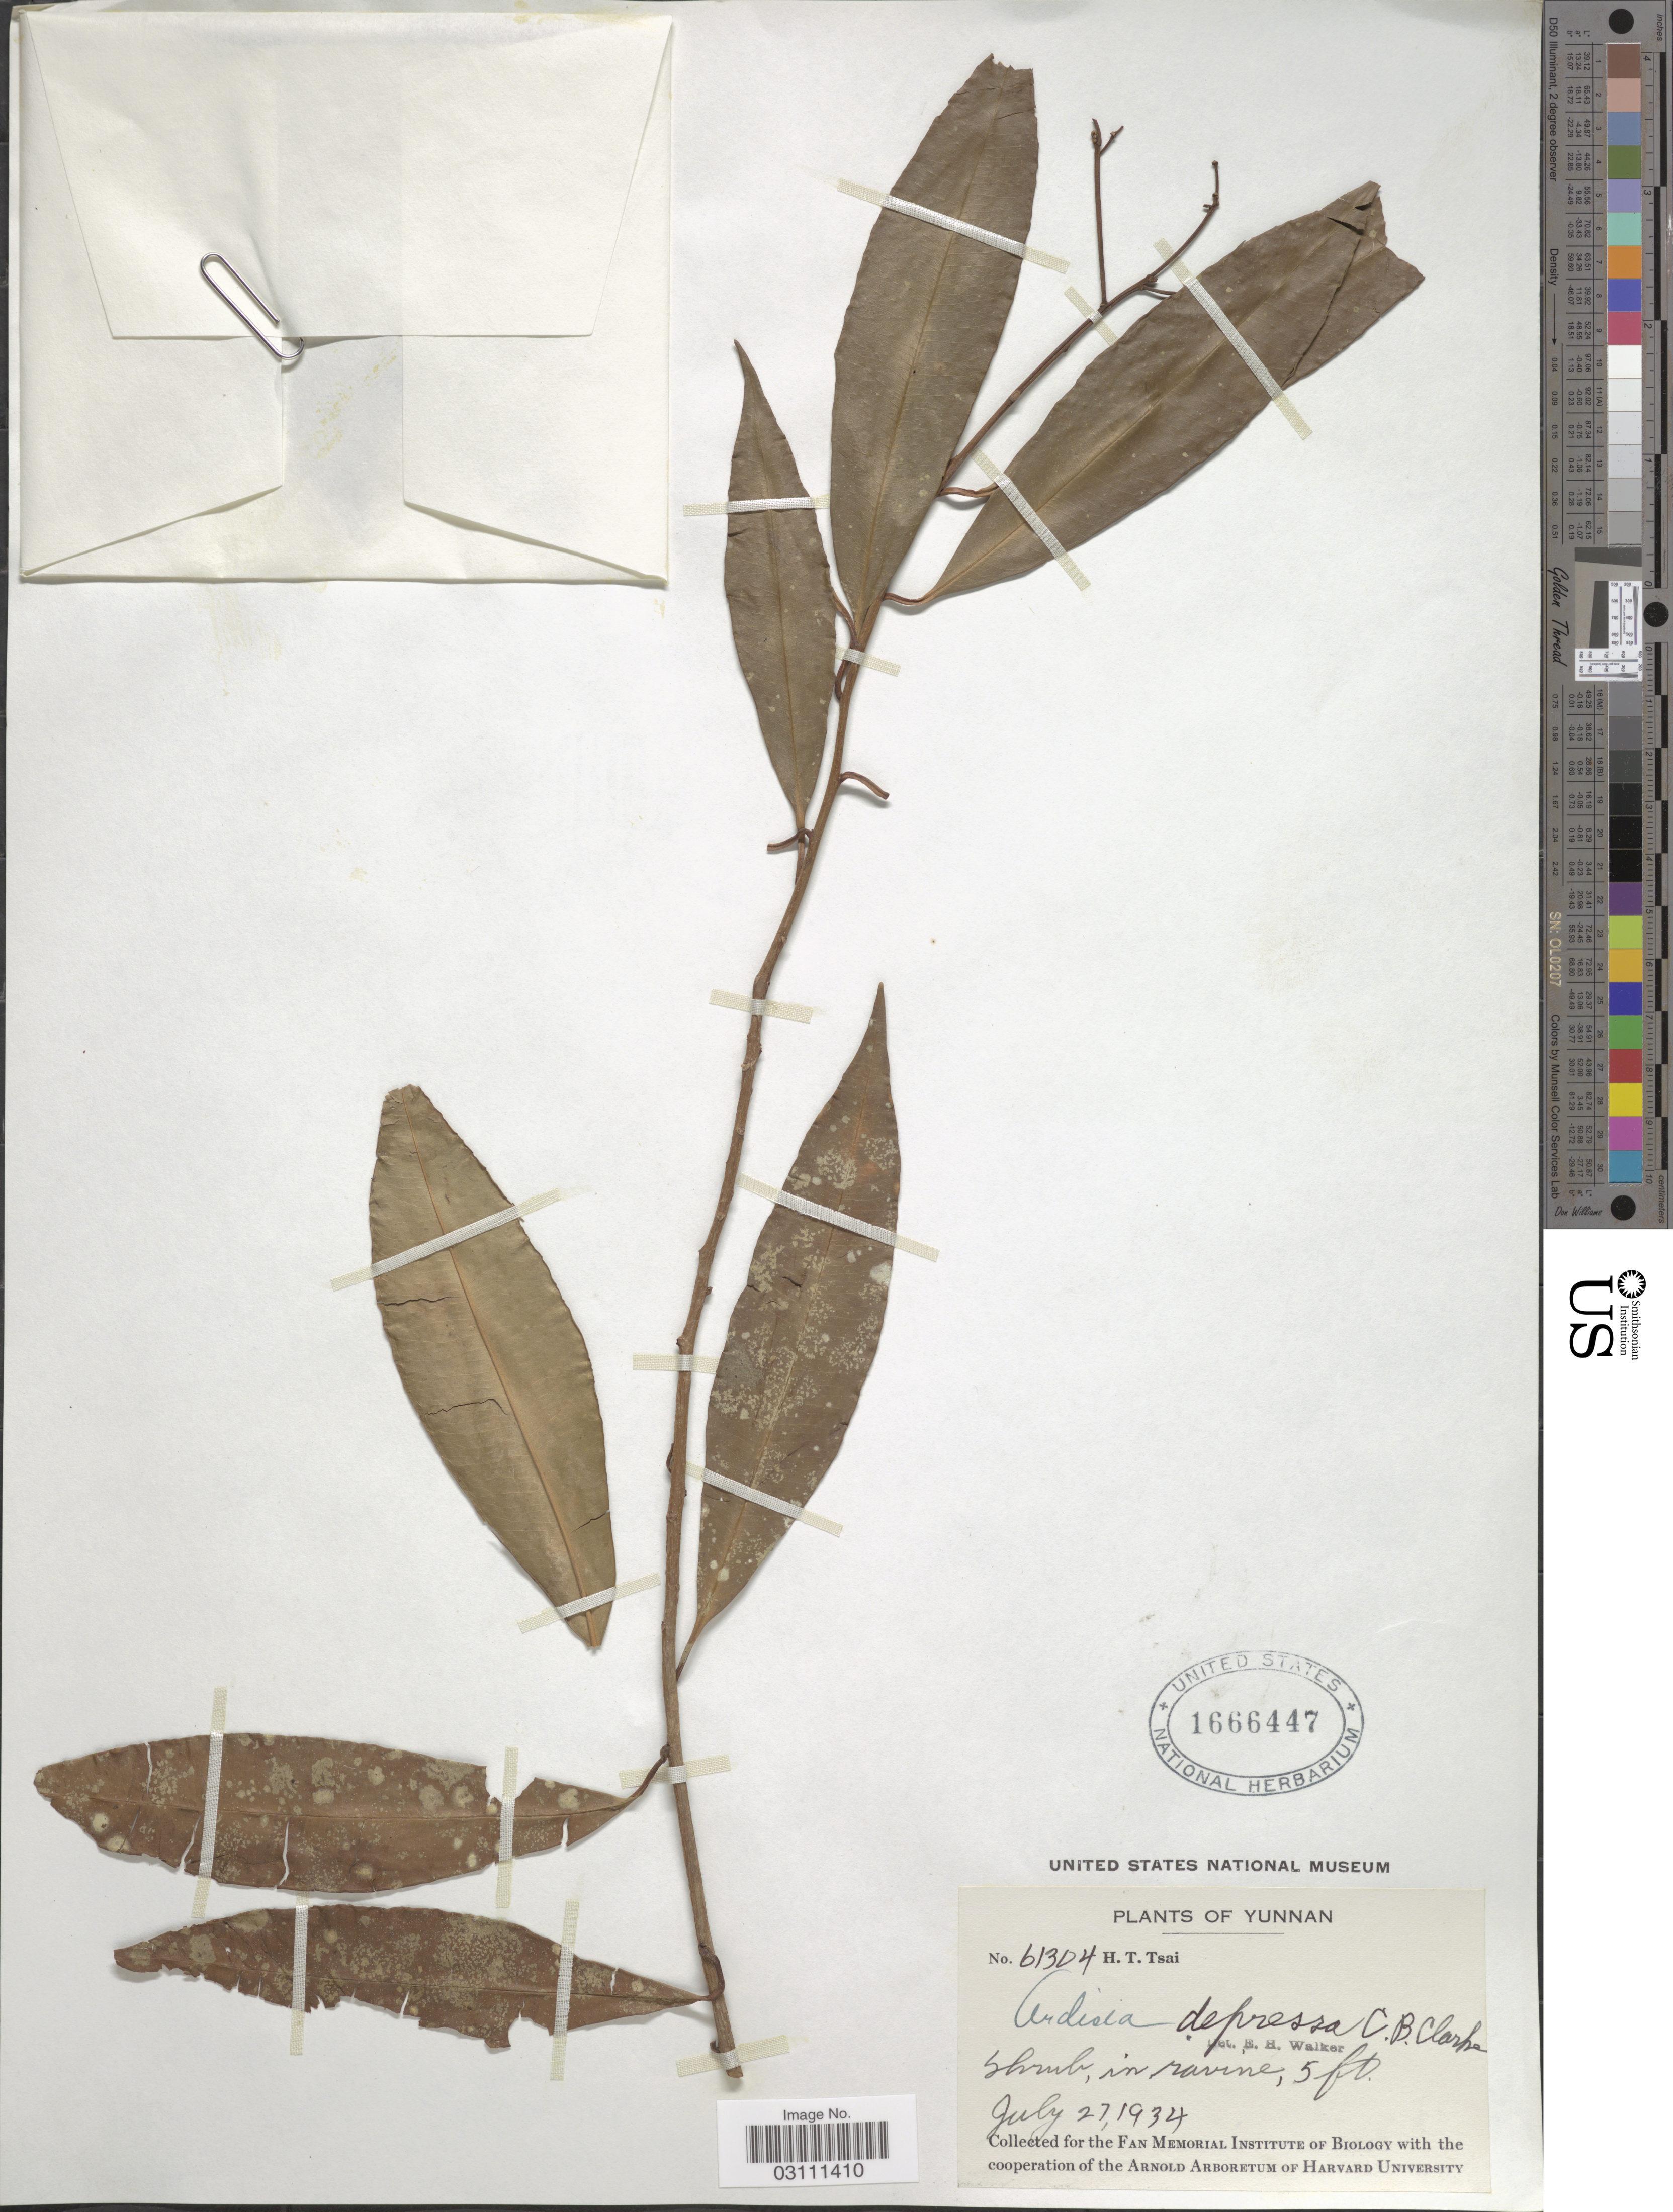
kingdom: Plantae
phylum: Tracheophyta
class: Magnoliopsida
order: Ericales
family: Primulaceae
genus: Ardisia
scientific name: Ardisia depressa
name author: C.B. Clarke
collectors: H. Tsai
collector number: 61304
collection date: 1934-07-27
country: China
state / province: Yunnan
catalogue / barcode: US 1666447